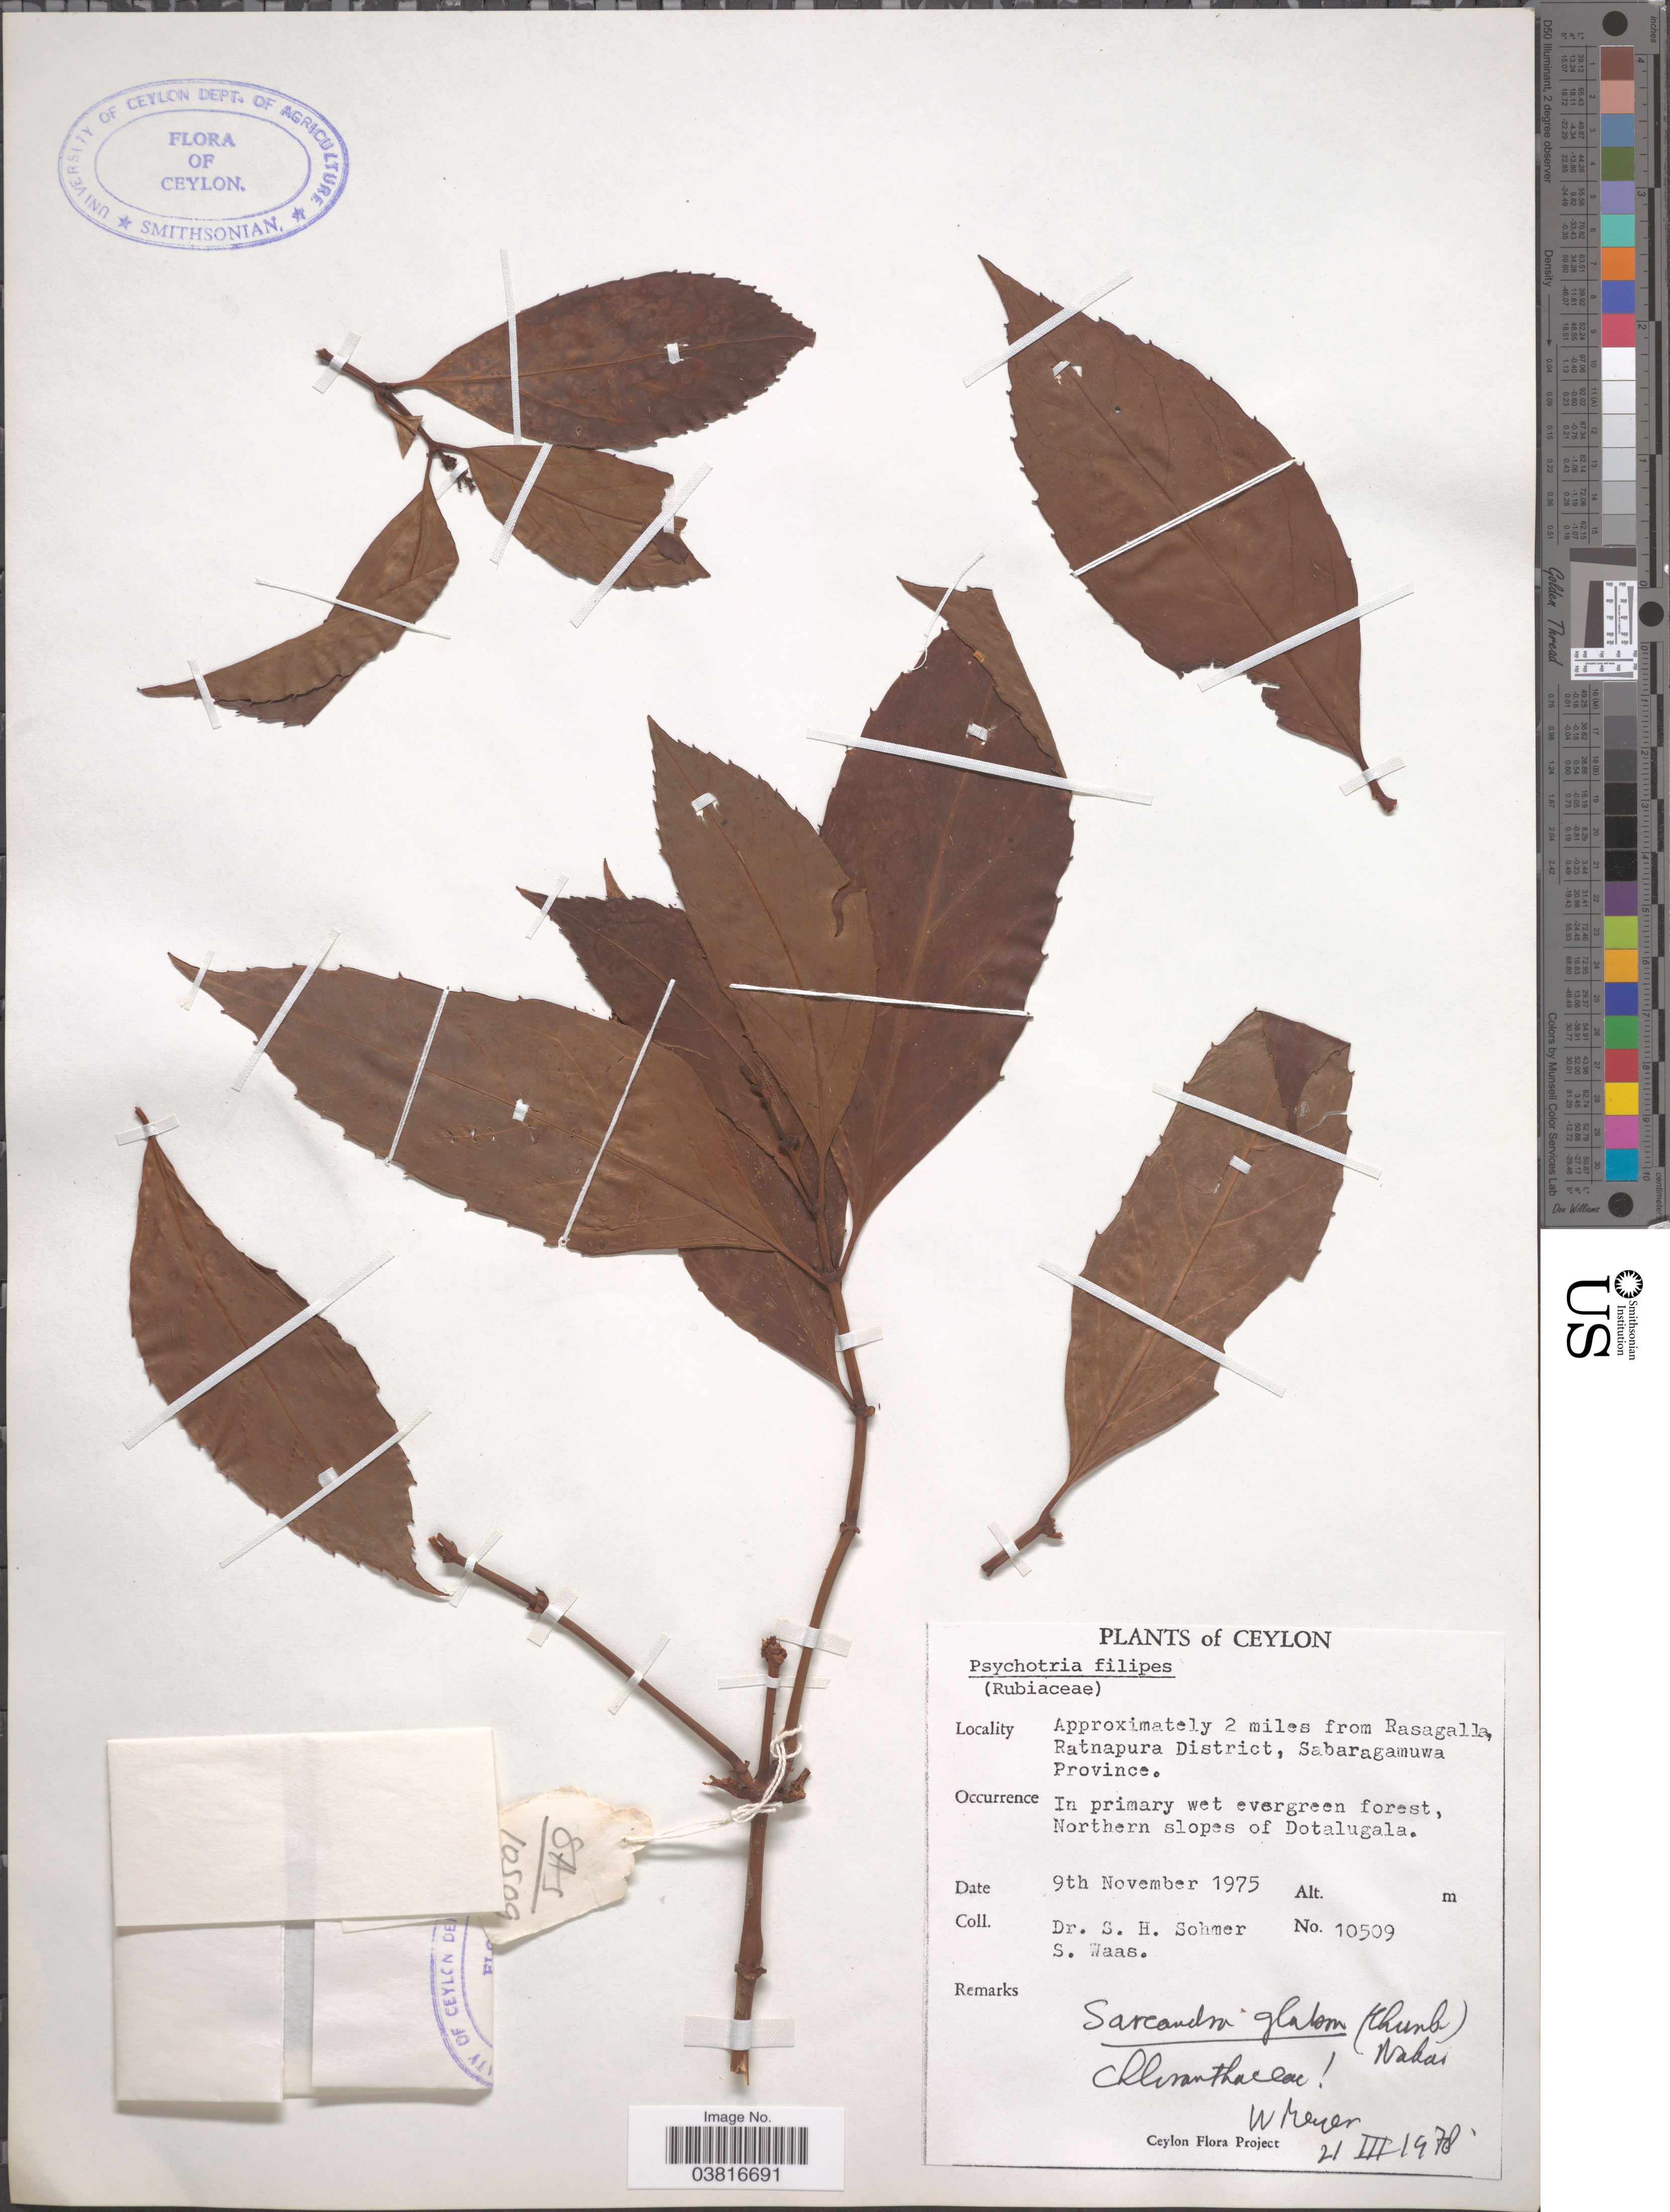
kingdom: Plantae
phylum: Tracheophyta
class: Magnoliopsida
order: Chloranthales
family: Chloranthaceae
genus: Sarcandra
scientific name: Sarcandra glabra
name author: (Thunb.) Nakai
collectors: S. H. Sohmer & S. Waas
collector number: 10509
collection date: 1975-11-09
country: Sri Lanka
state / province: Sabaragamuwa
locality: Ceylon. Approximately 2 miles from Rasagalla, Ratnapura District. In primary wet evergreen forest, Northern slopes of Dotalugala.